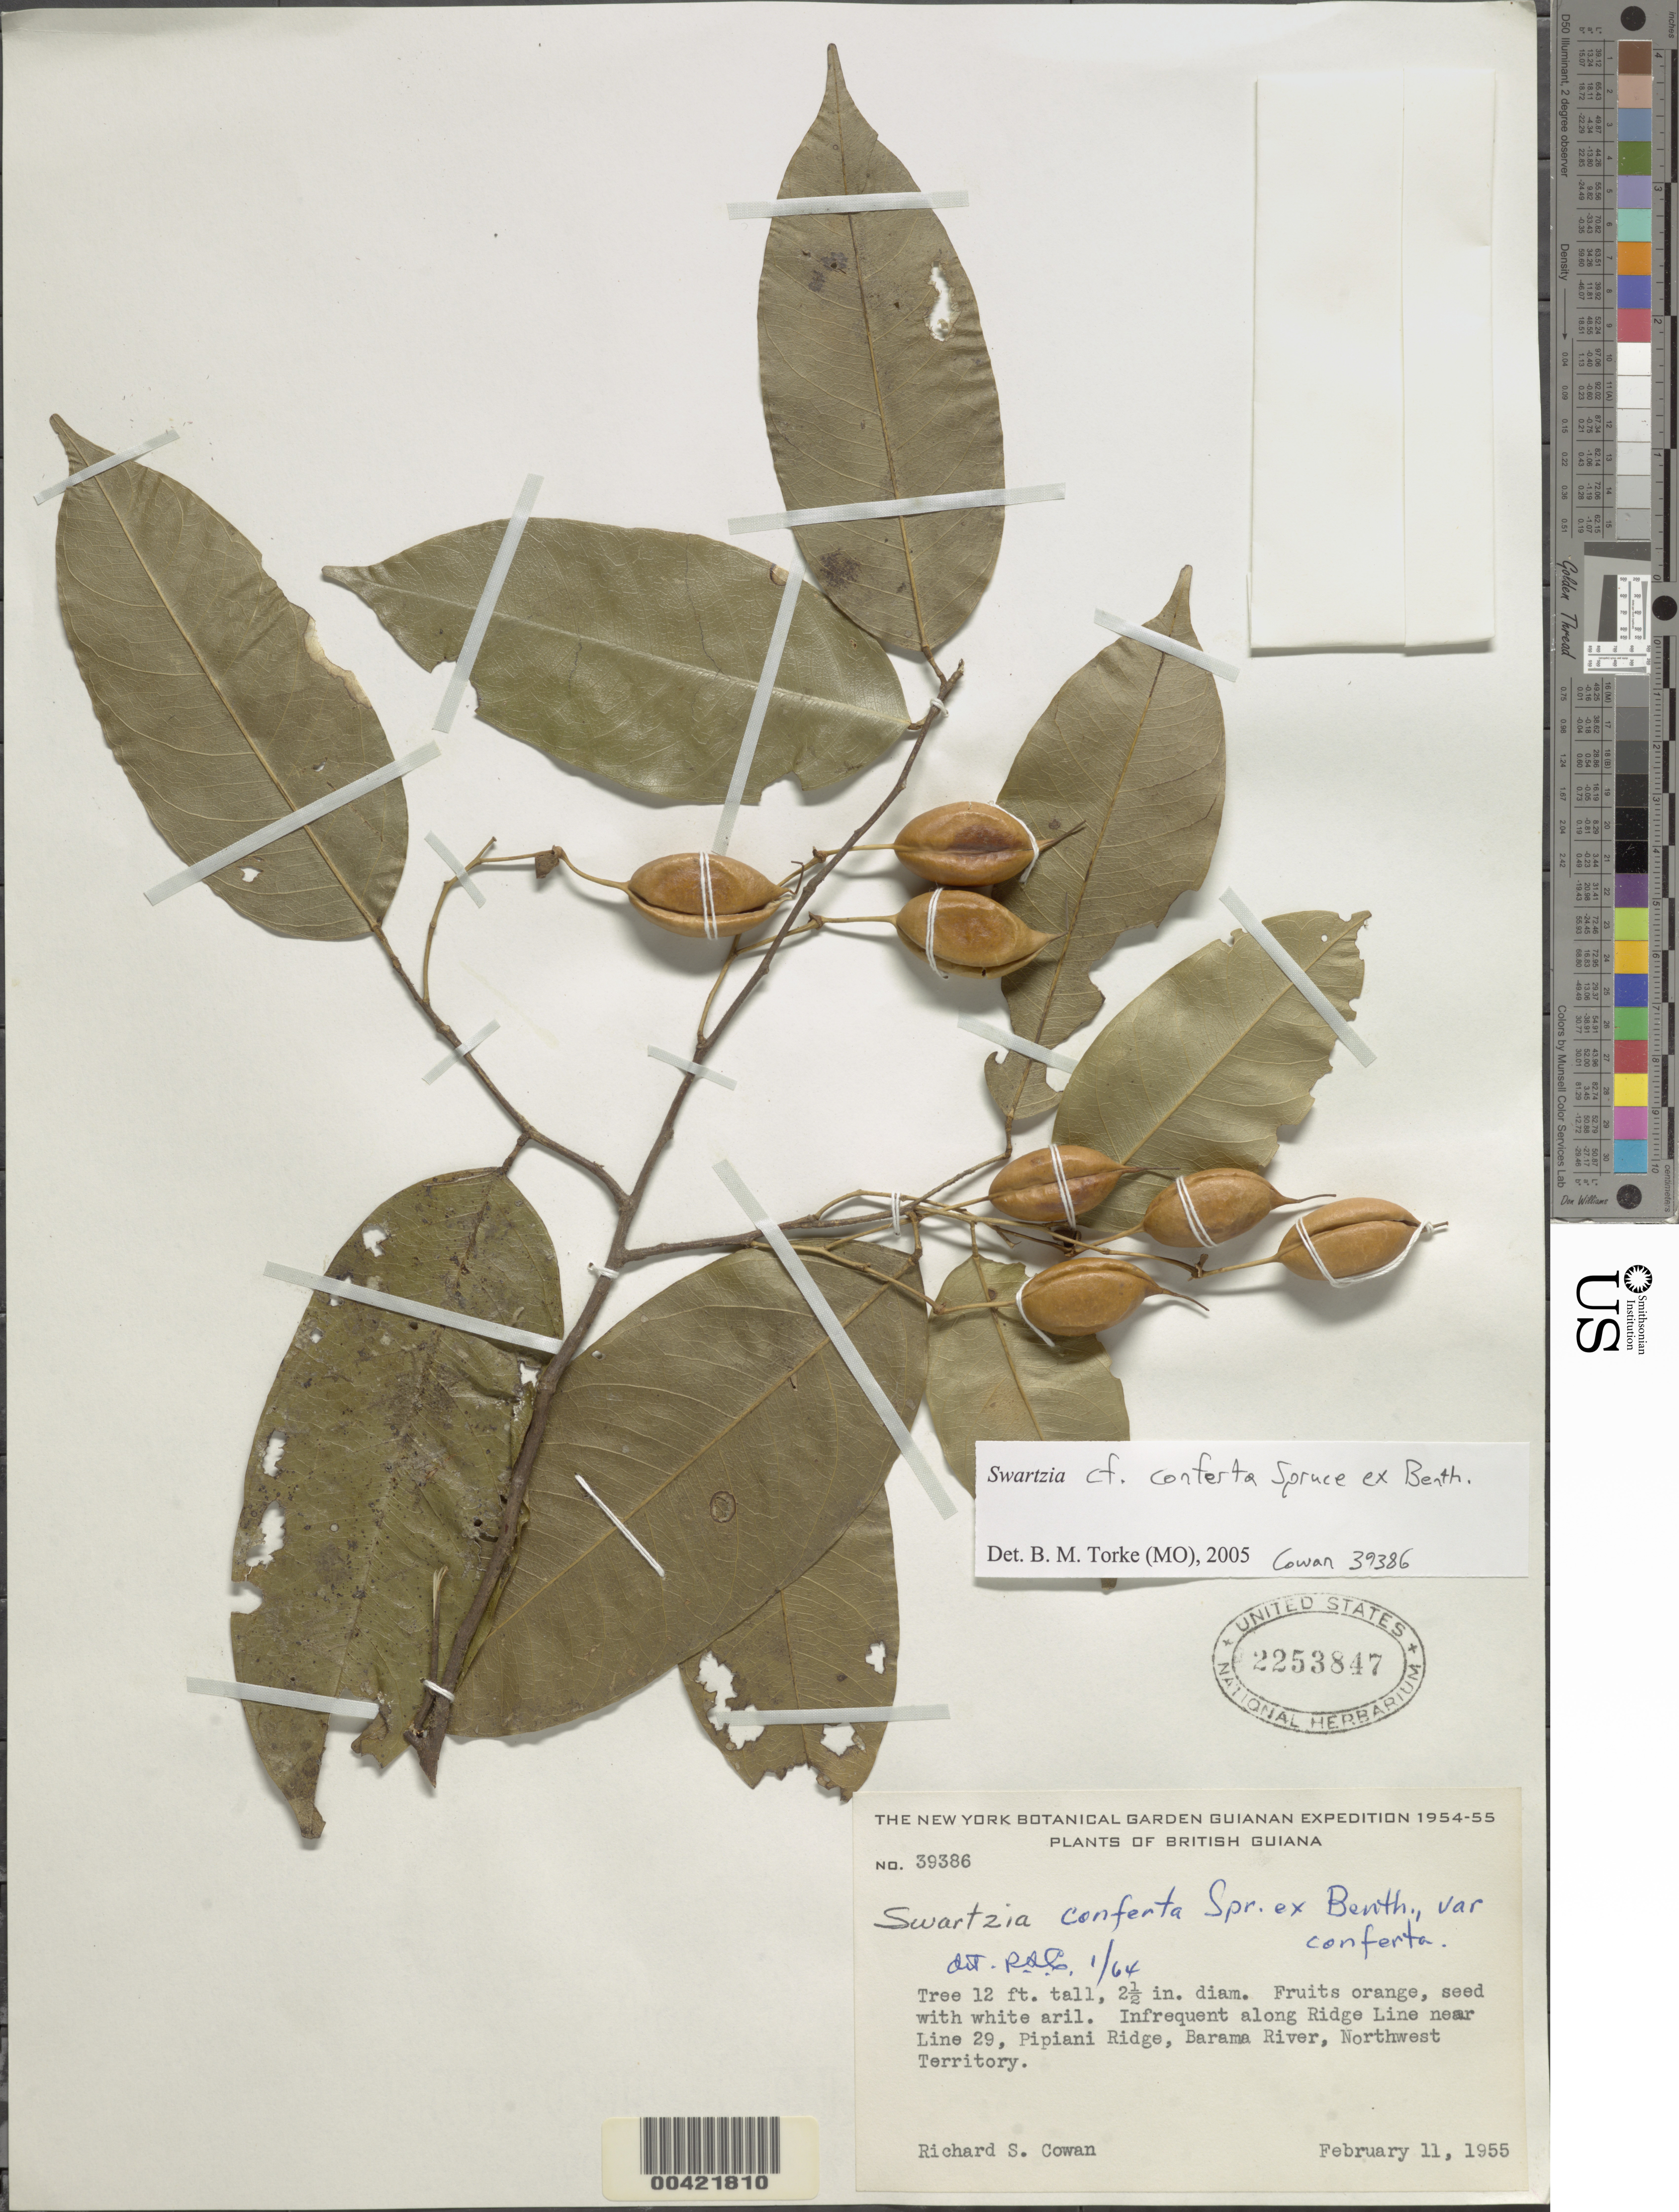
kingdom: Plantae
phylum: Tracheophyta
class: Magnoliopsida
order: Fabales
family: Fabaceae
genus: Swartzia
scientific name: Swartzia conferta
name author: Spruce ex Benth. in Mart.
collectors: R. S. Cowan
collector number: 39386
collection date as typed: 11 Feb 1955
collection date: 1955-02-11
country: Guyana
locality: Pipiani ridge, along ridge line near line 29; barama river, northwest territory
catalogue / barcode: US 2253847